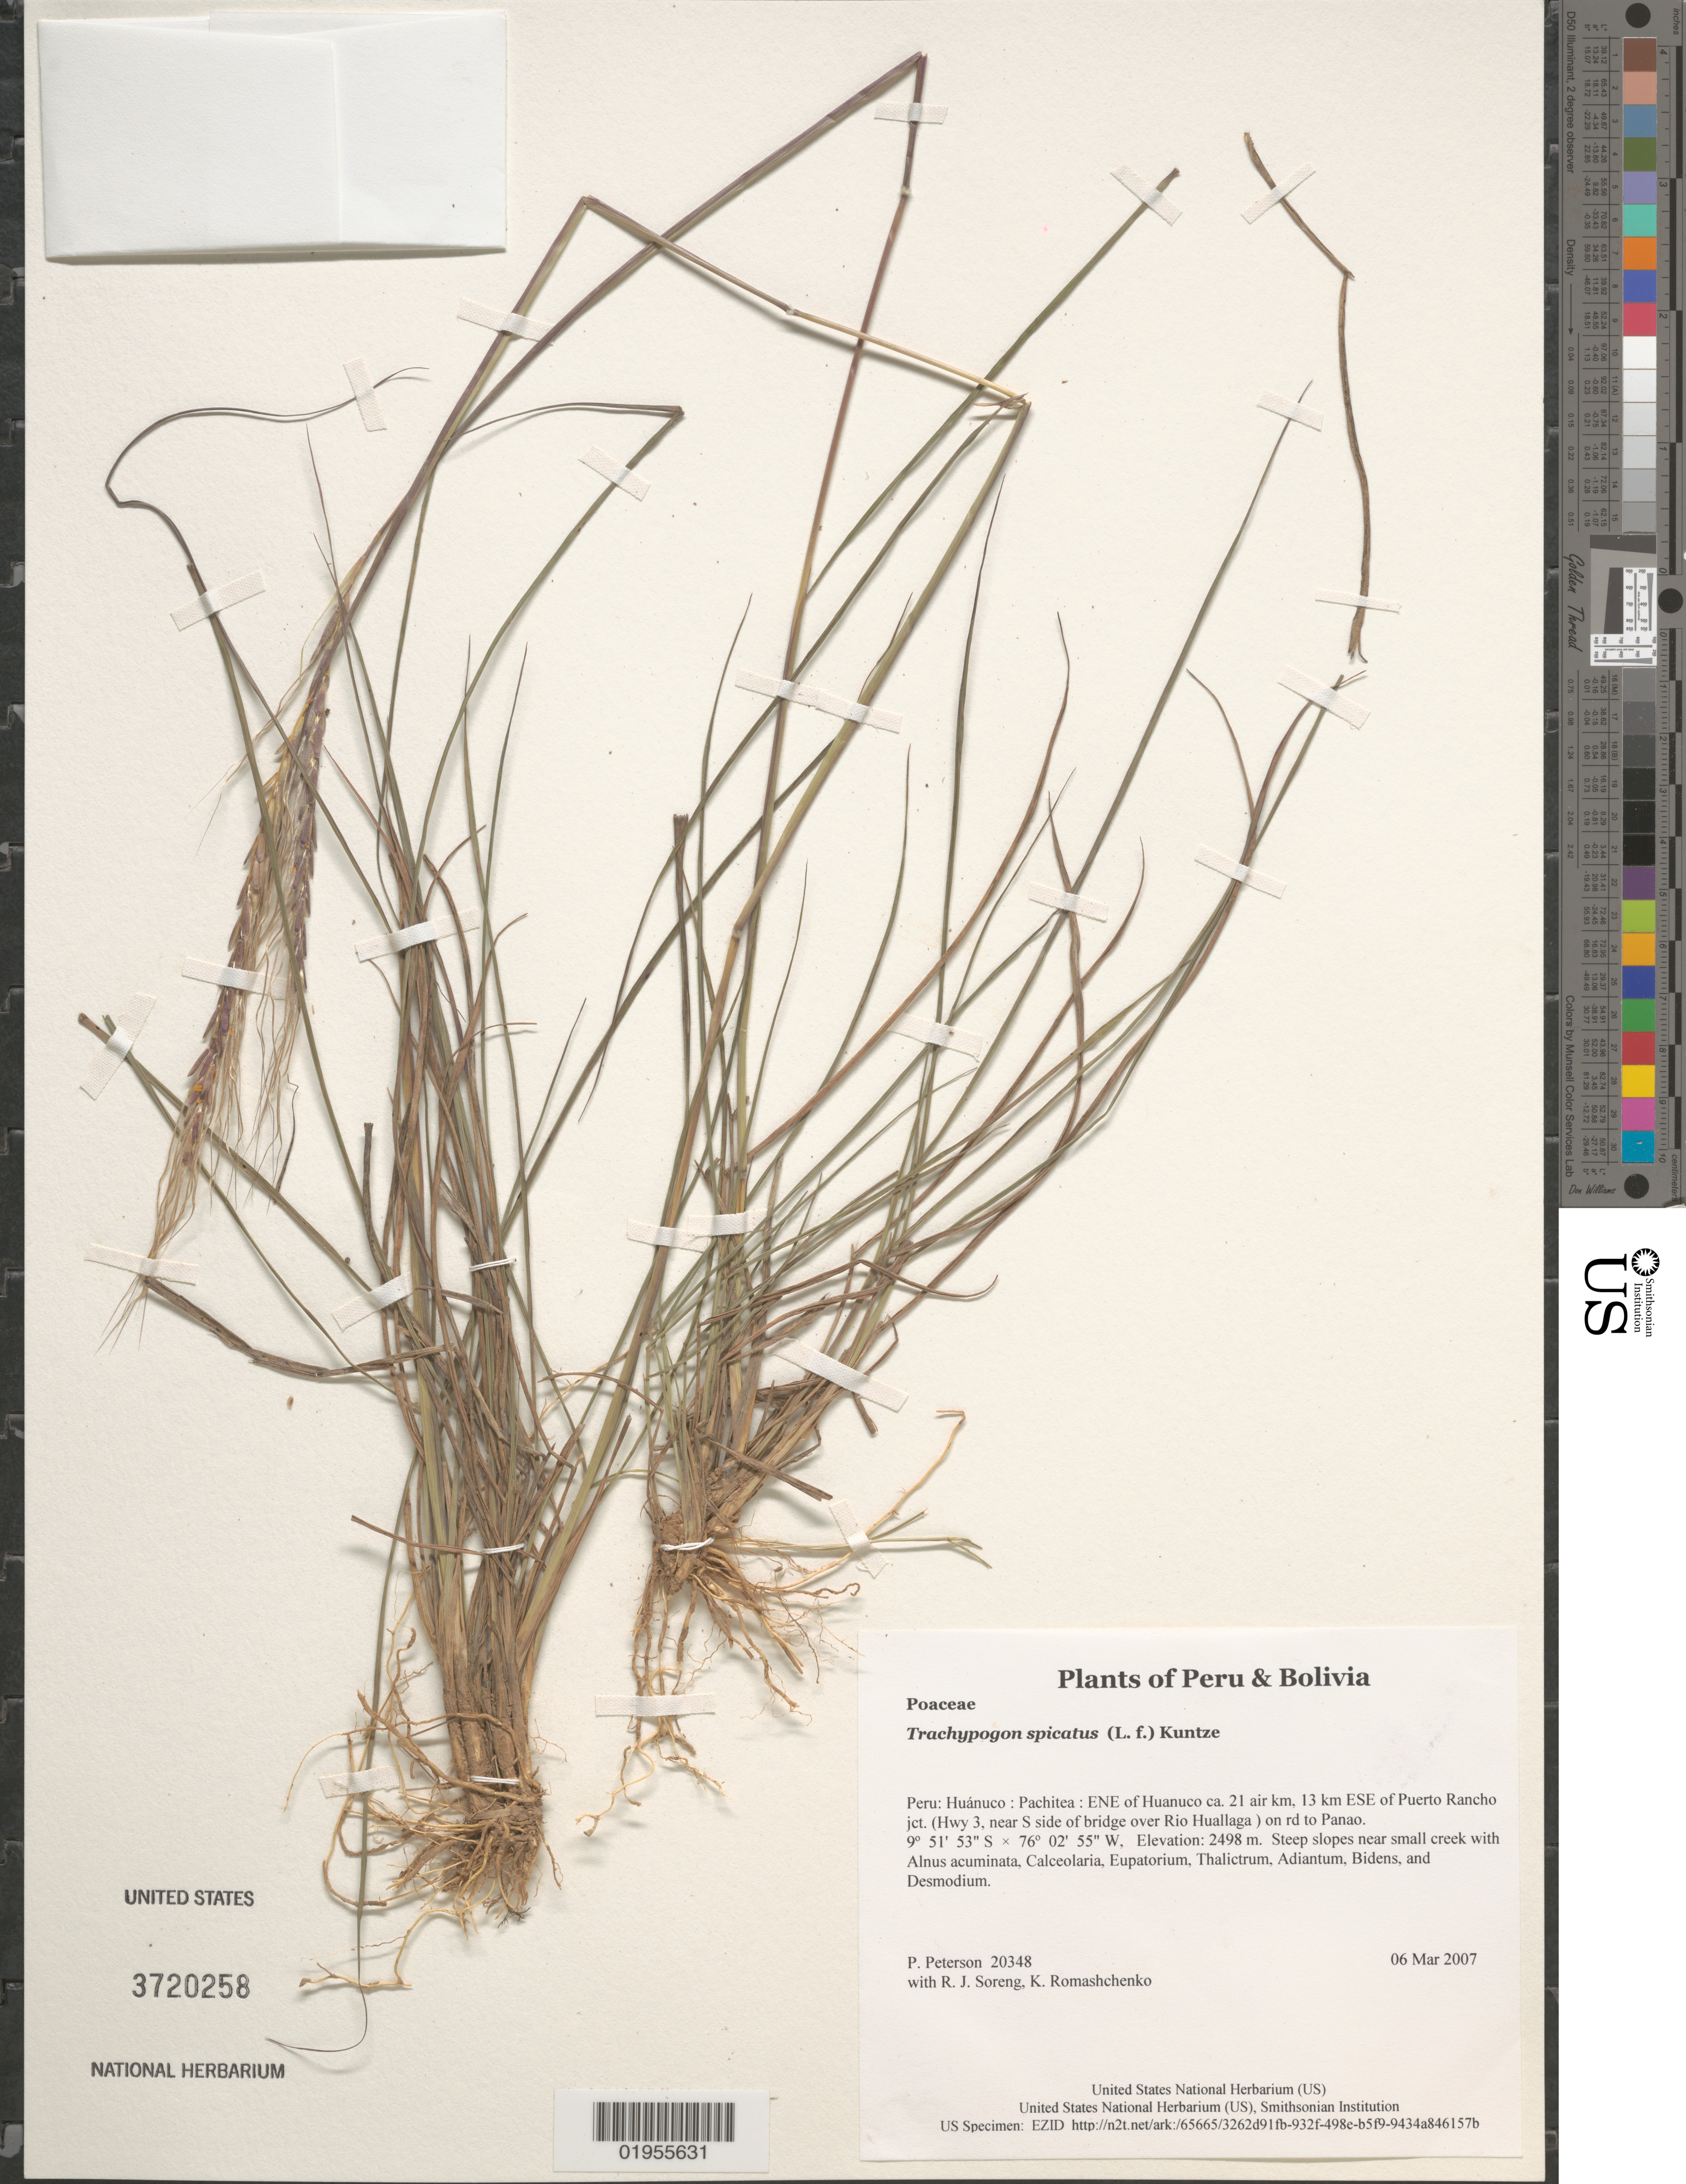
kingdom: Plantae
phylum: Tracheophyta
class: Liliopsida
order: Poales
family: Poaceae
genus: Trachypogon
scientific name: Trachypogon spicatus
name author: (L. f.) Kuntze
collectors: P. M. Peterson, R. J. Soreng & K. Romashchenko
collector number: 20348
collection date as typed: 06 Mar 2007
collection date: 2007-03-06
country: Peru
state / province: Huánuco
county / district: Pachitea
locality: ENE of Huanuco ca. 21 air km, 13 km ESE of Puerto Rancho jct. (Hwy 3, near S side of bridge over Rio Huallaga ) on rd to Panao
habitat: Steep slopes near small creek with Alnus acuminata, Calceolaria, Eupatorium, Thalictrum, Adiantum, Bidens, and Desmodium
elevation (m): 2498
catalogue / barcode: US 3720258